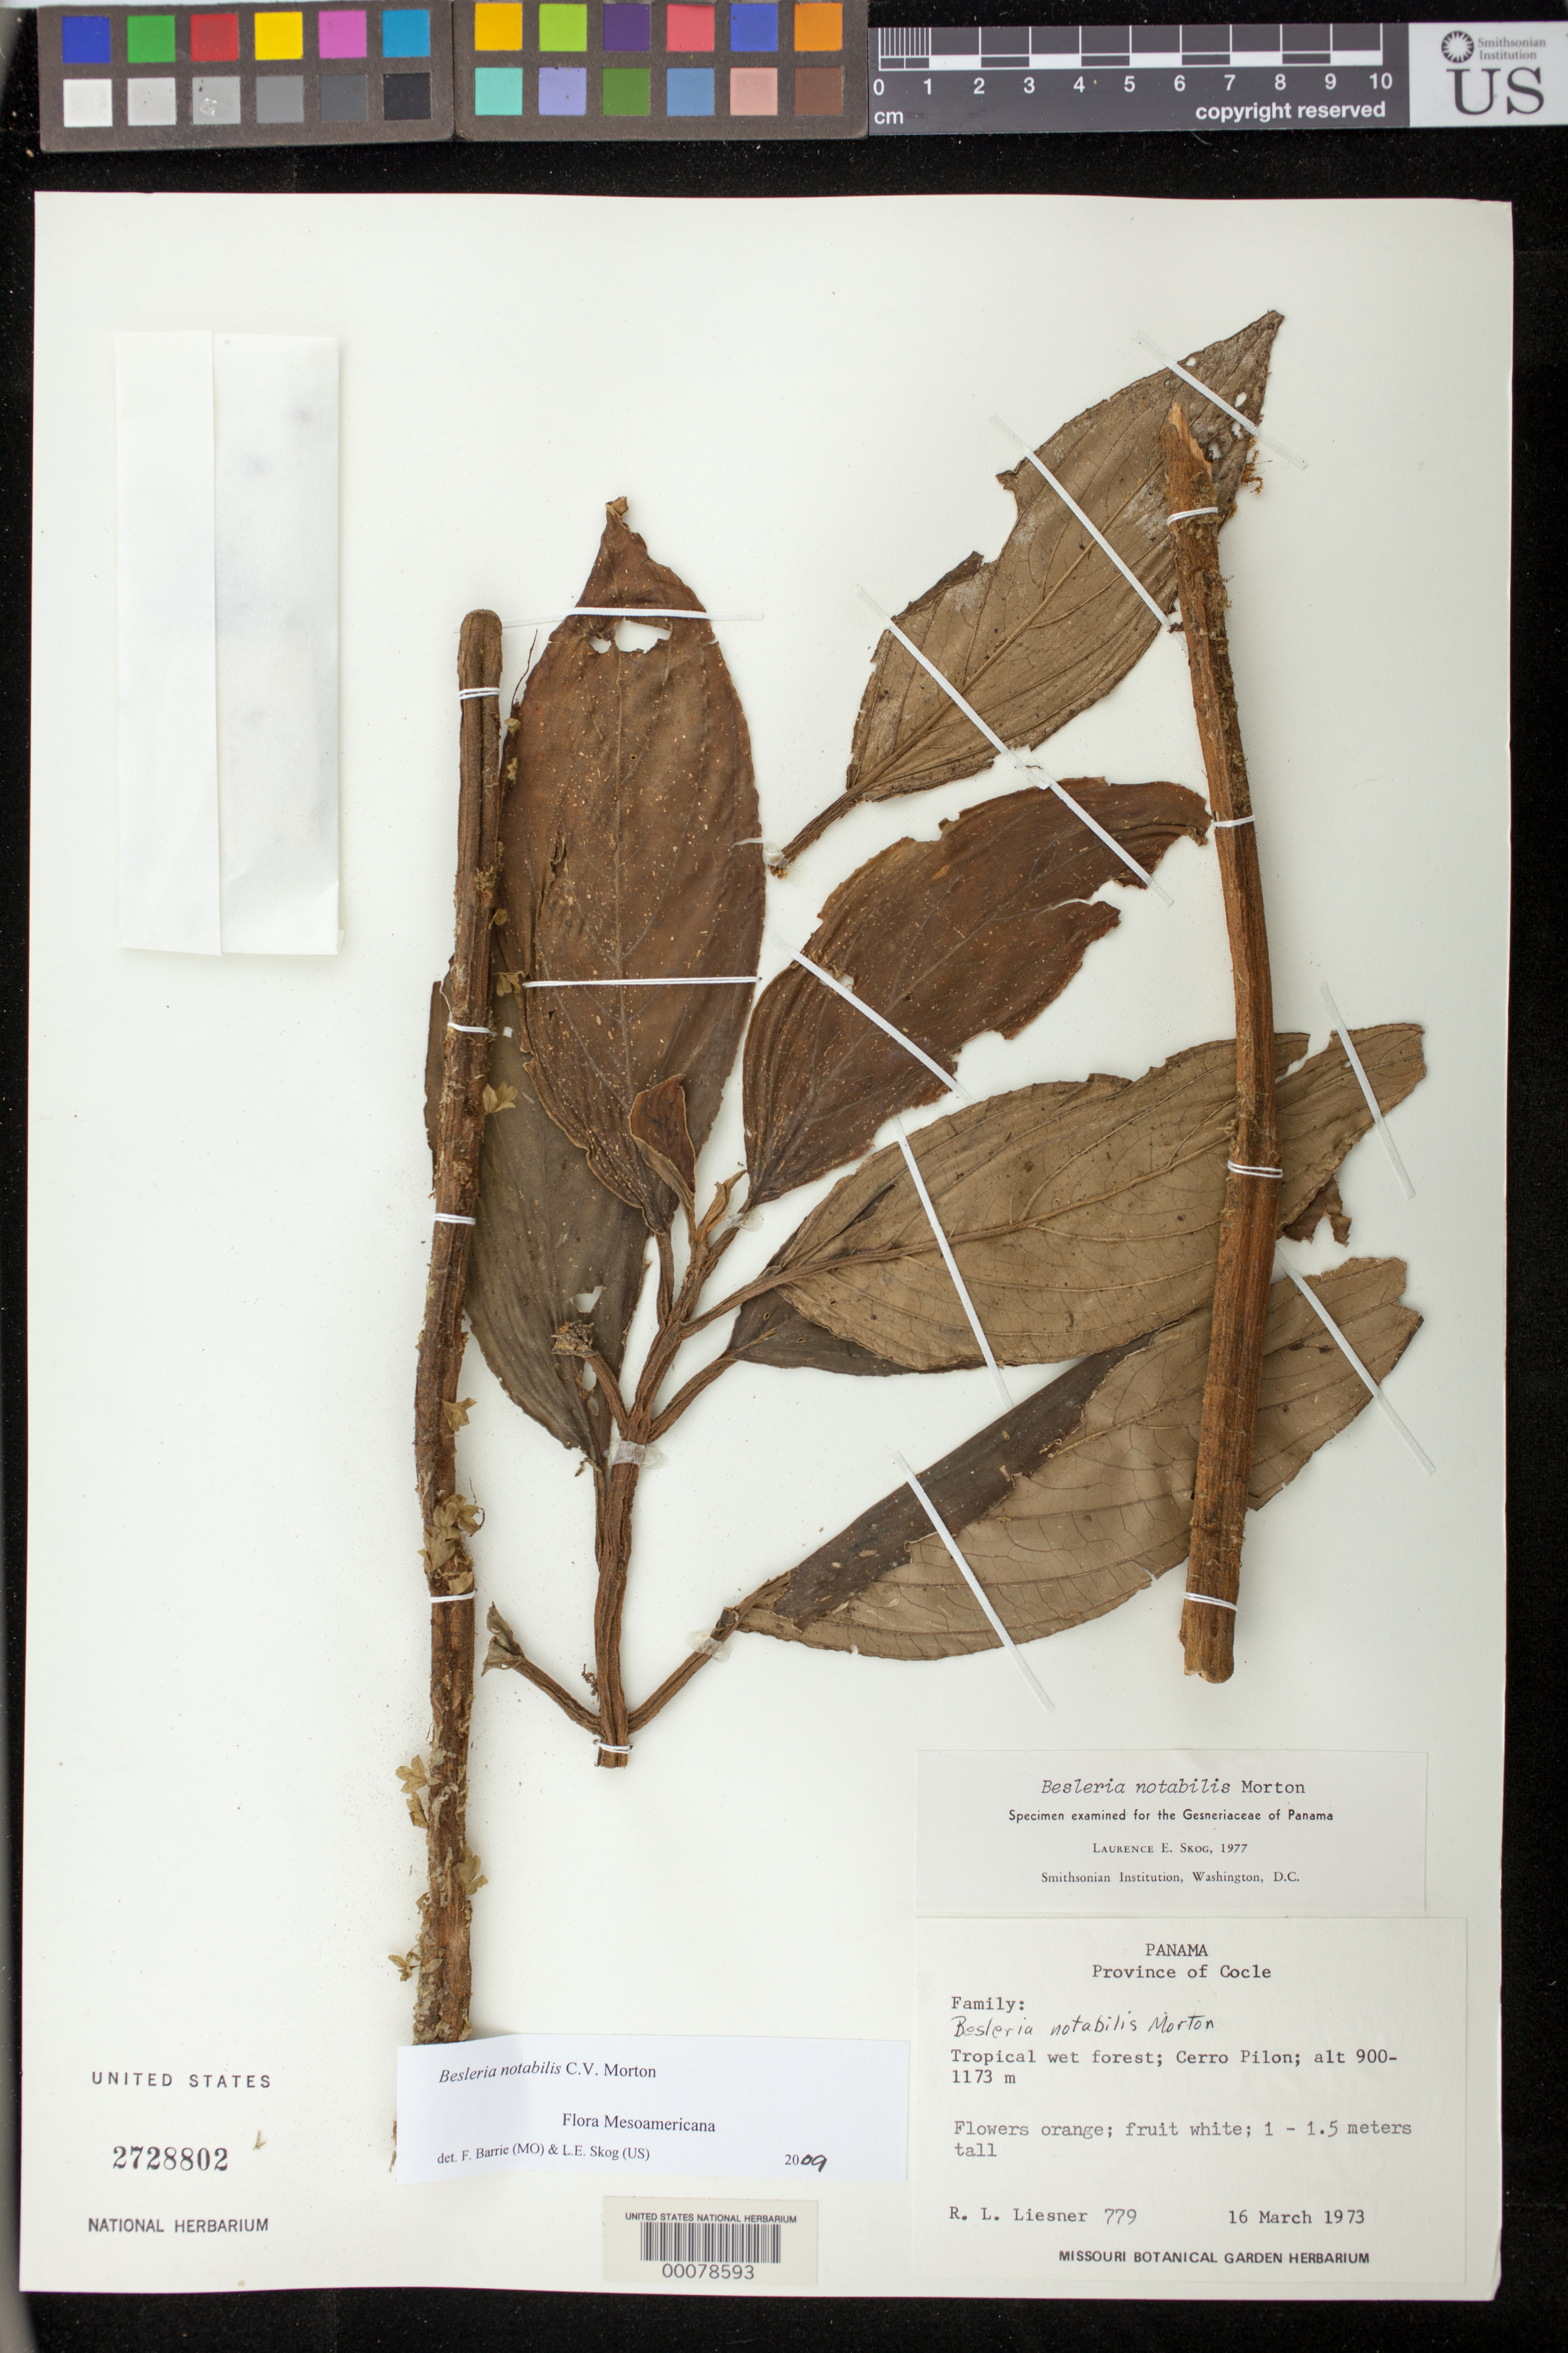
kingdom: Plantae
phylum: Tracheophyta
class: Magnoliopsida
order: Lamiales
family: Gesneriaceae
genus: Besleria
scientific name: Besleria notabilis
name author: C.V. Morton in Standl.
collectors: R. L. Liesner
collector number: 779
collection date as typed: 16 Mar 1973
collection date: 1973-03-16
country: Panama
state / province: Coclé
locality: Cerro Pilon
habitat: Tropical wet forest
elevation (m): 900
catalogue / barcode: US 2728802